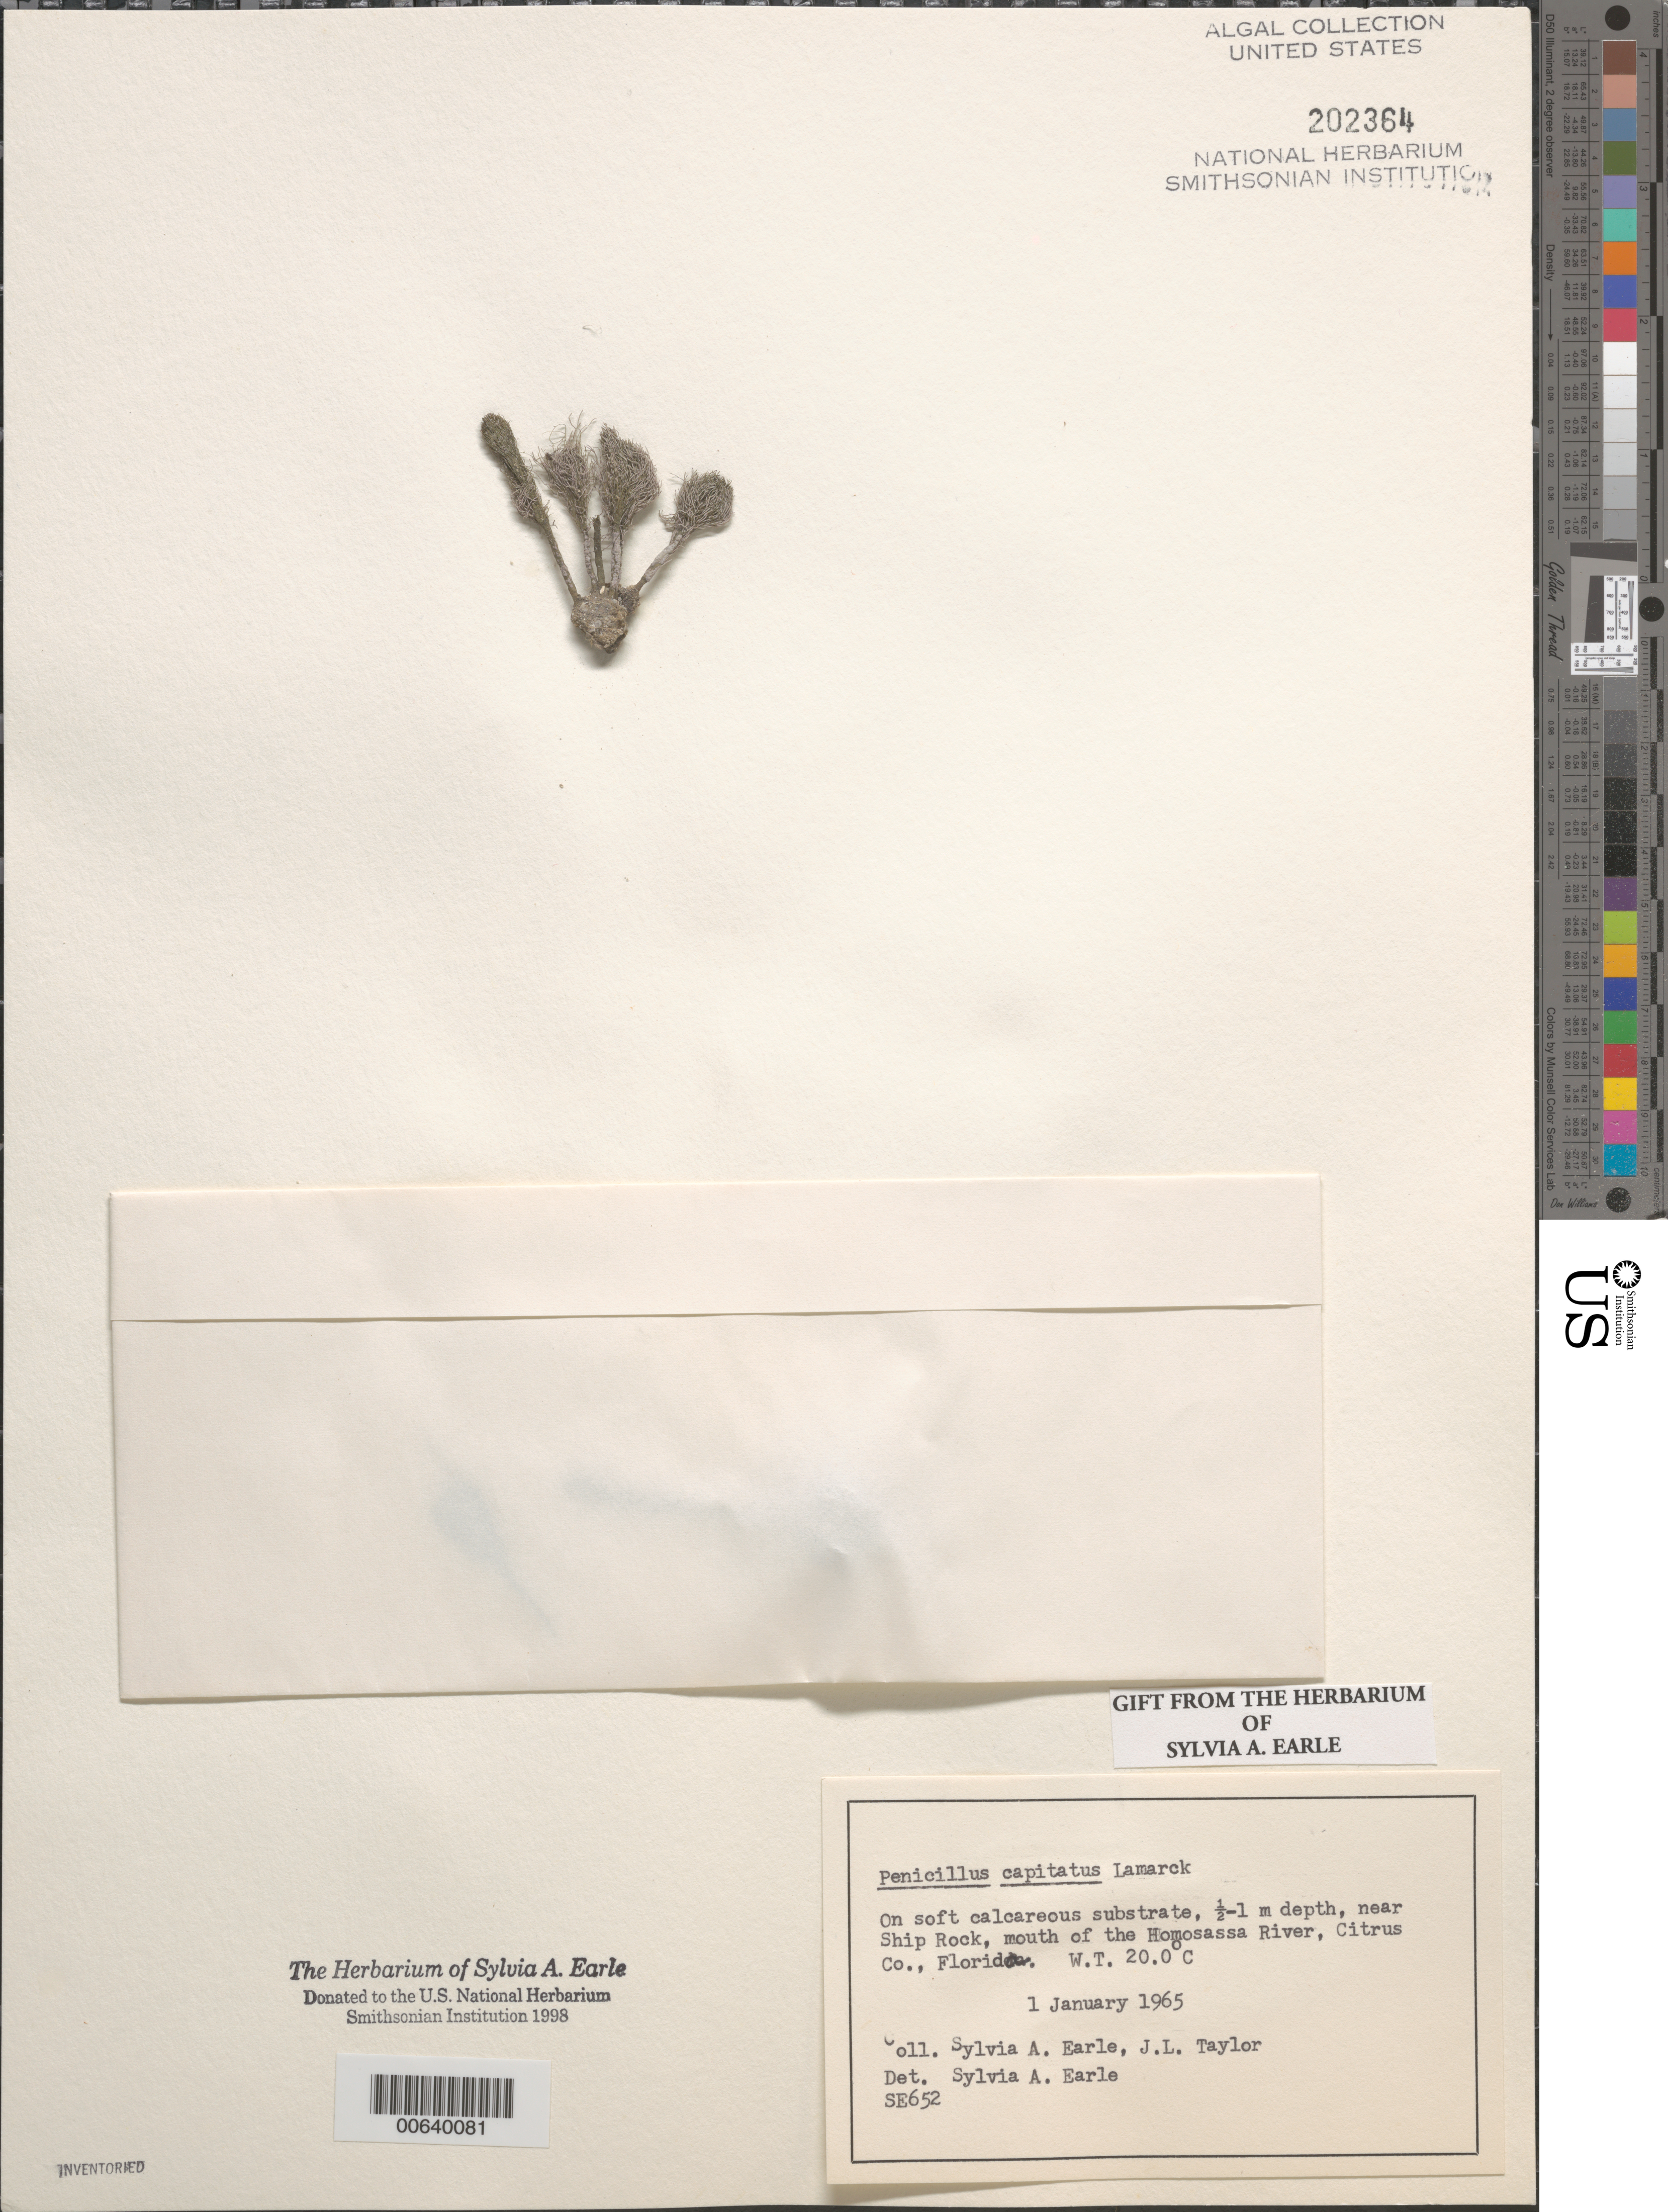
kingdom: Plantae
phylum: Chlorophyta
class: Ulvophyceae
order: Bryopsidales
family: Udoteaceae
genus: Penicillus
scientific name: Penicillus capitatus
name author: Lam.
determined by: Earle, S. A.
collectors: S. A. Earle & J. L. Taylor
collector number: SE 652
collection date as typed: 01 Jan 1965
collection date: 1965-01-01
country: United States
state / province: Florida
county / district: Citrus County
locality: Homosassa River mouth near Ship Rock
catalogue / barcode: US 202364